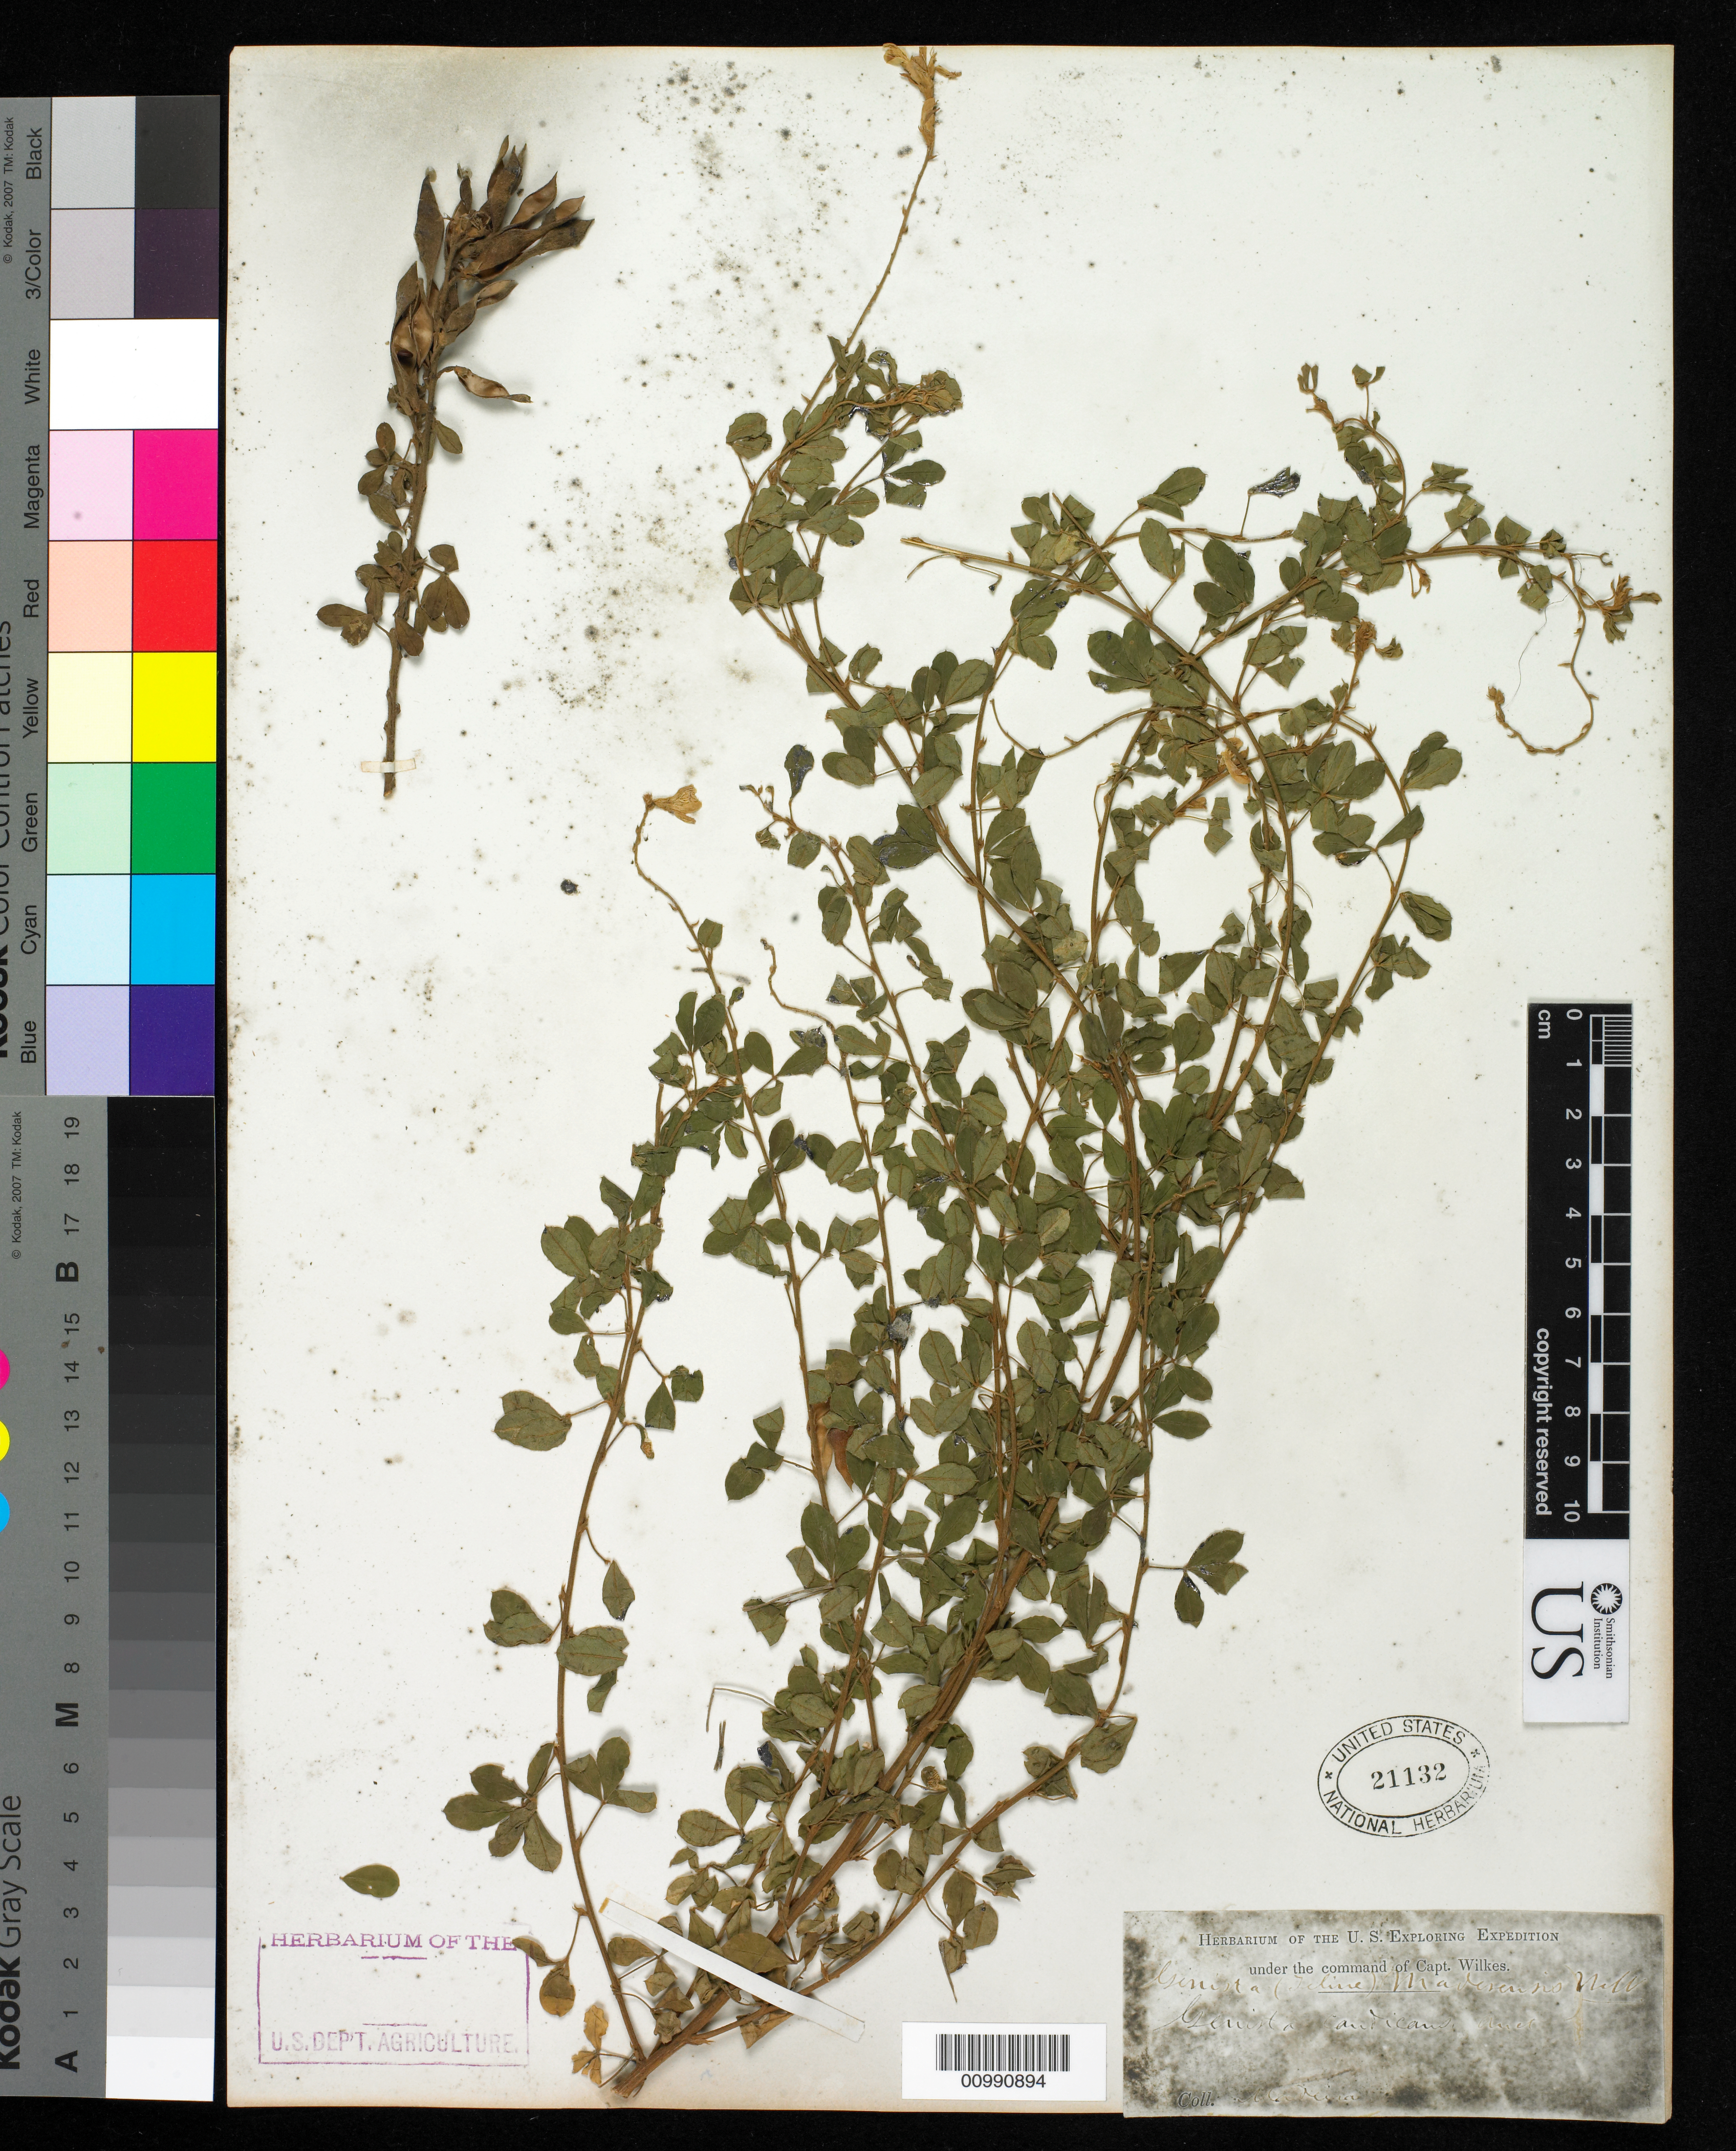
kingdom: Plantae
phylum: Tracheophyta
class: Magnoliopsida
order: Fabales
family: Fabaceae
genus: Cytisus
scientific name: Cytisus sp.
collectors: Wilkes Explor. Exped.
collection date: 1838/1842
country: Portugal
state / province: Madeira (Aut. Reg.)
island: Madeira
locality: Funchal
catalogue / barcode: US 21132